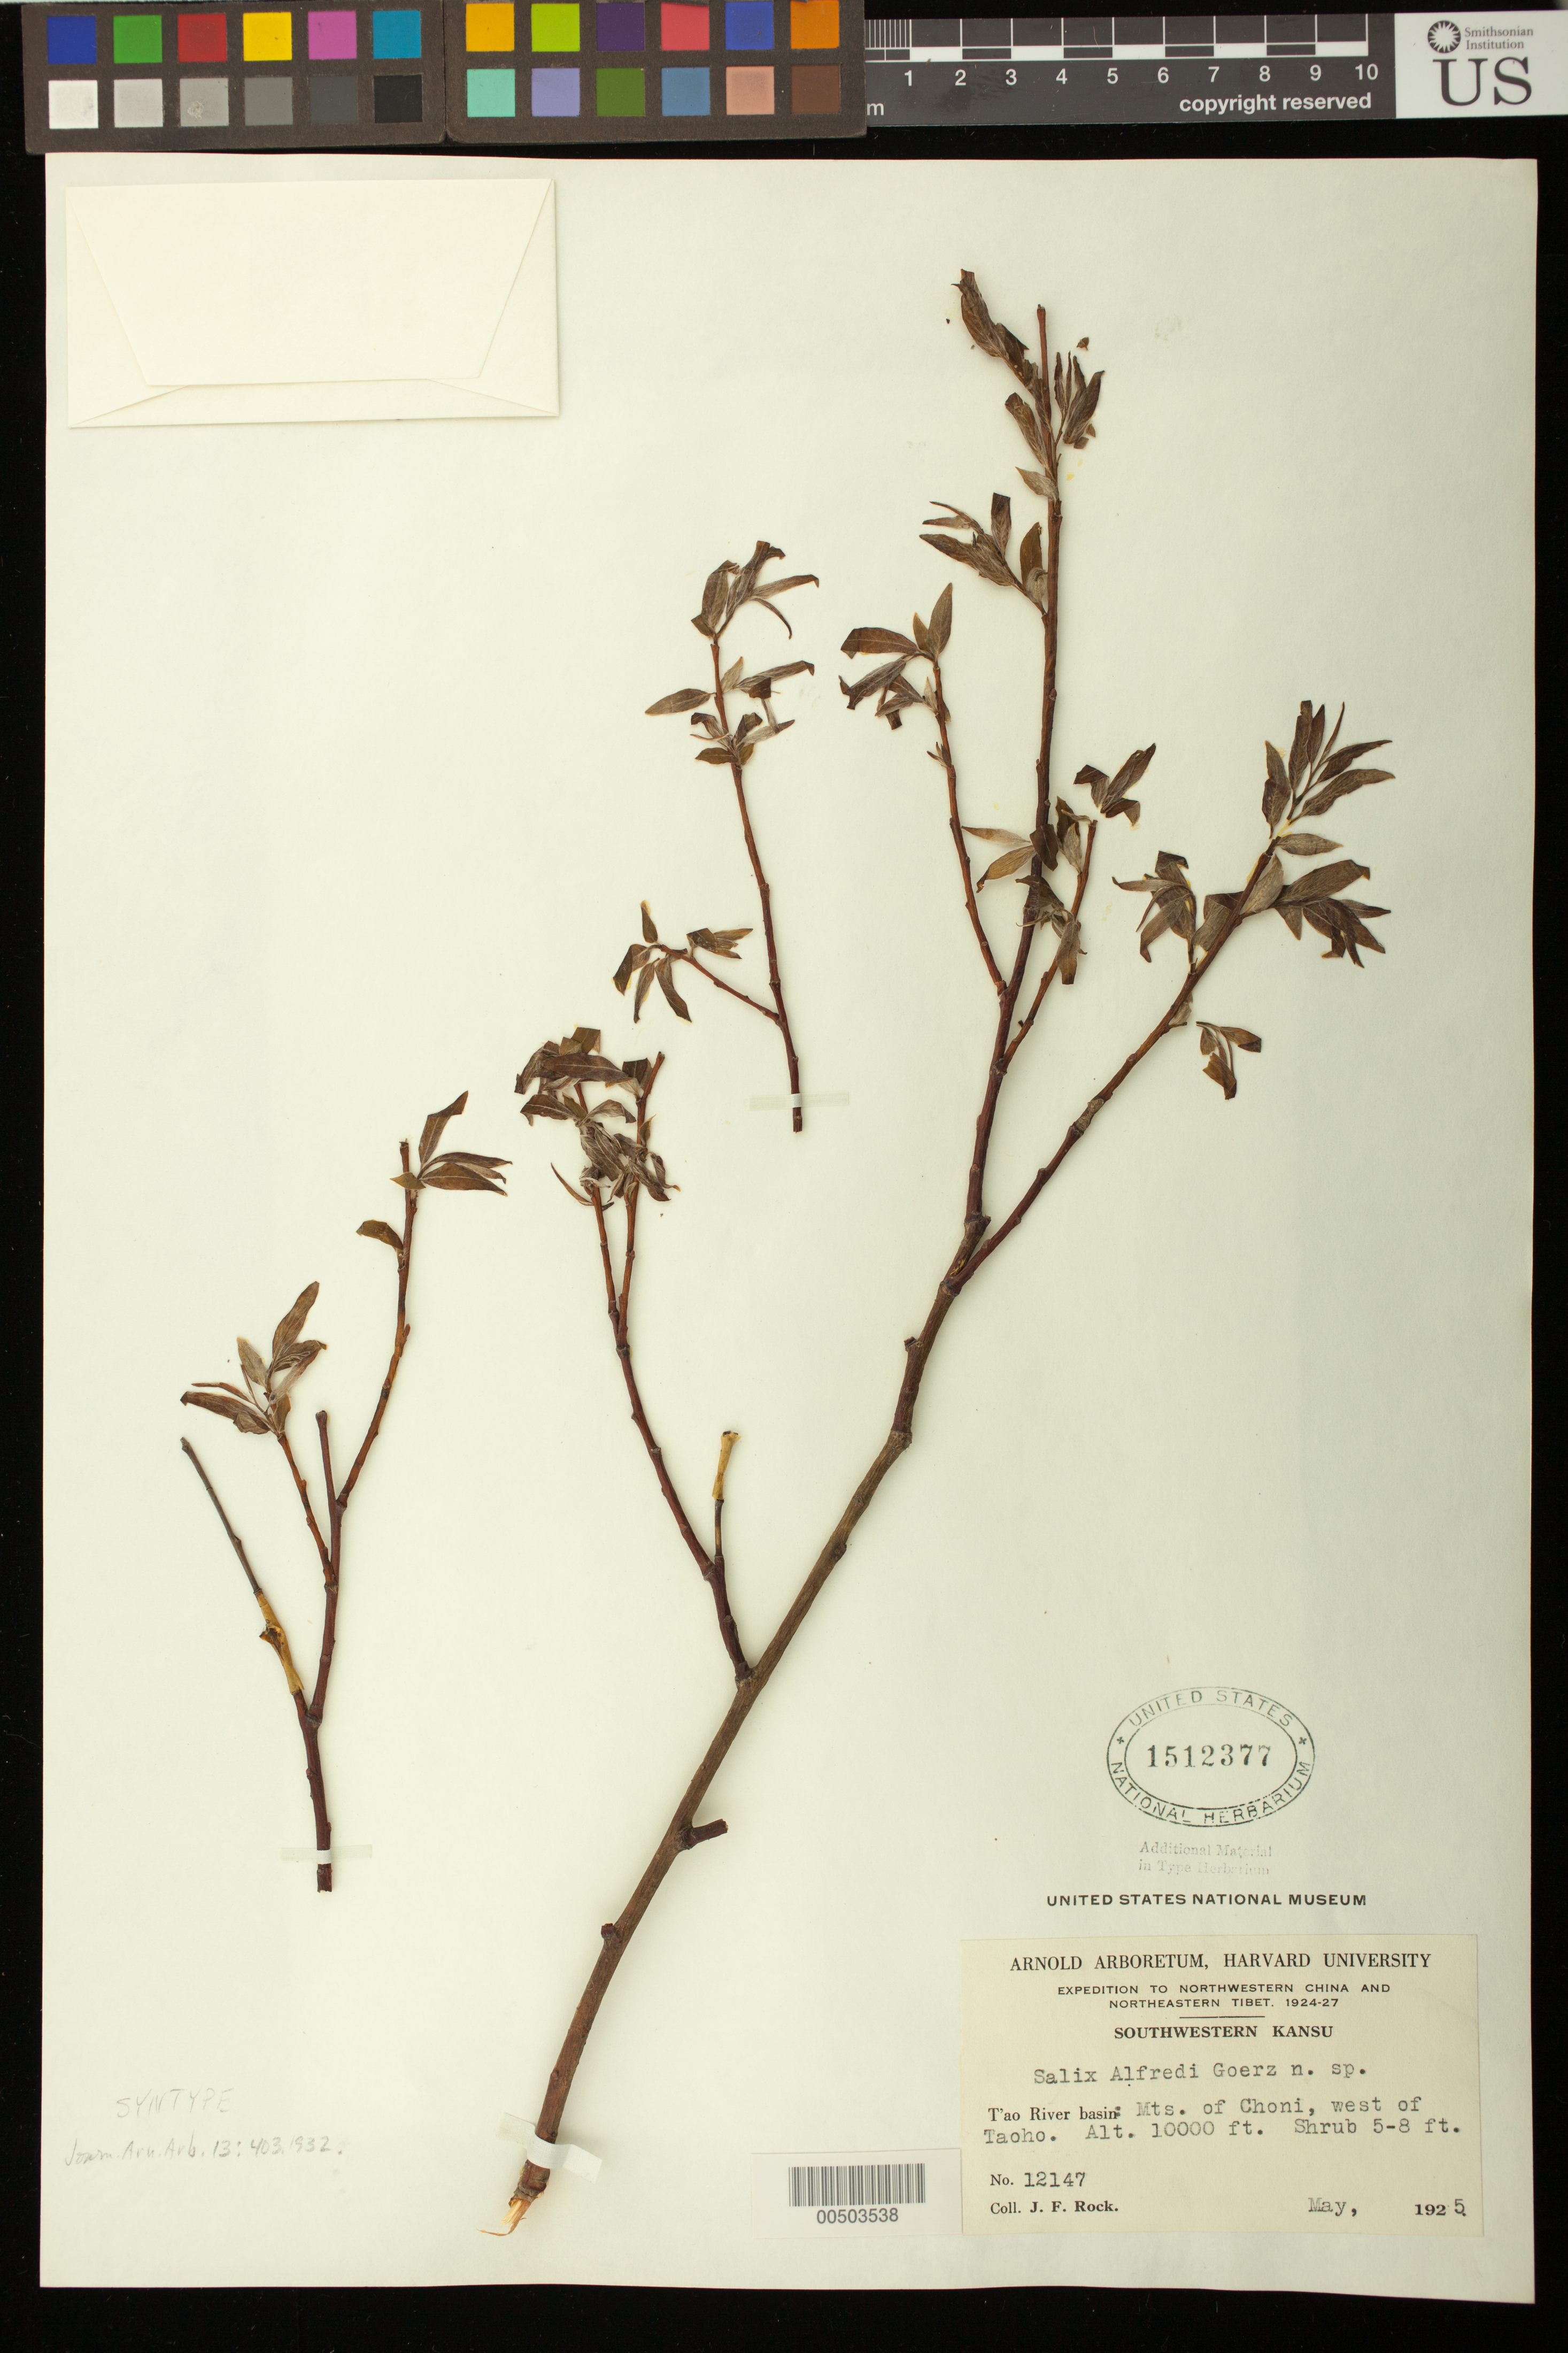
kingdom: Plantae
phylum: Tracheophyta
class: Magnoliopsida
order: Malpighiales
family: Salicaceae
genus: Salix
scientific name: Salix alfredi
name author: Goerz in Rehder & Kobuski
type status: Isosyntype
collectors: J. F. Rock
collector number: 12147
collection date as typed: May 1925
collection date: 1925-05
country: China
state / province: Gansu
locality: Southwestern Kansu. Tao River basin: Mts. of Choni, west of Taoho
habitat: Shrub 5-8 ft.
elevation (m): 3048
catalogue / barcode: US 1512377